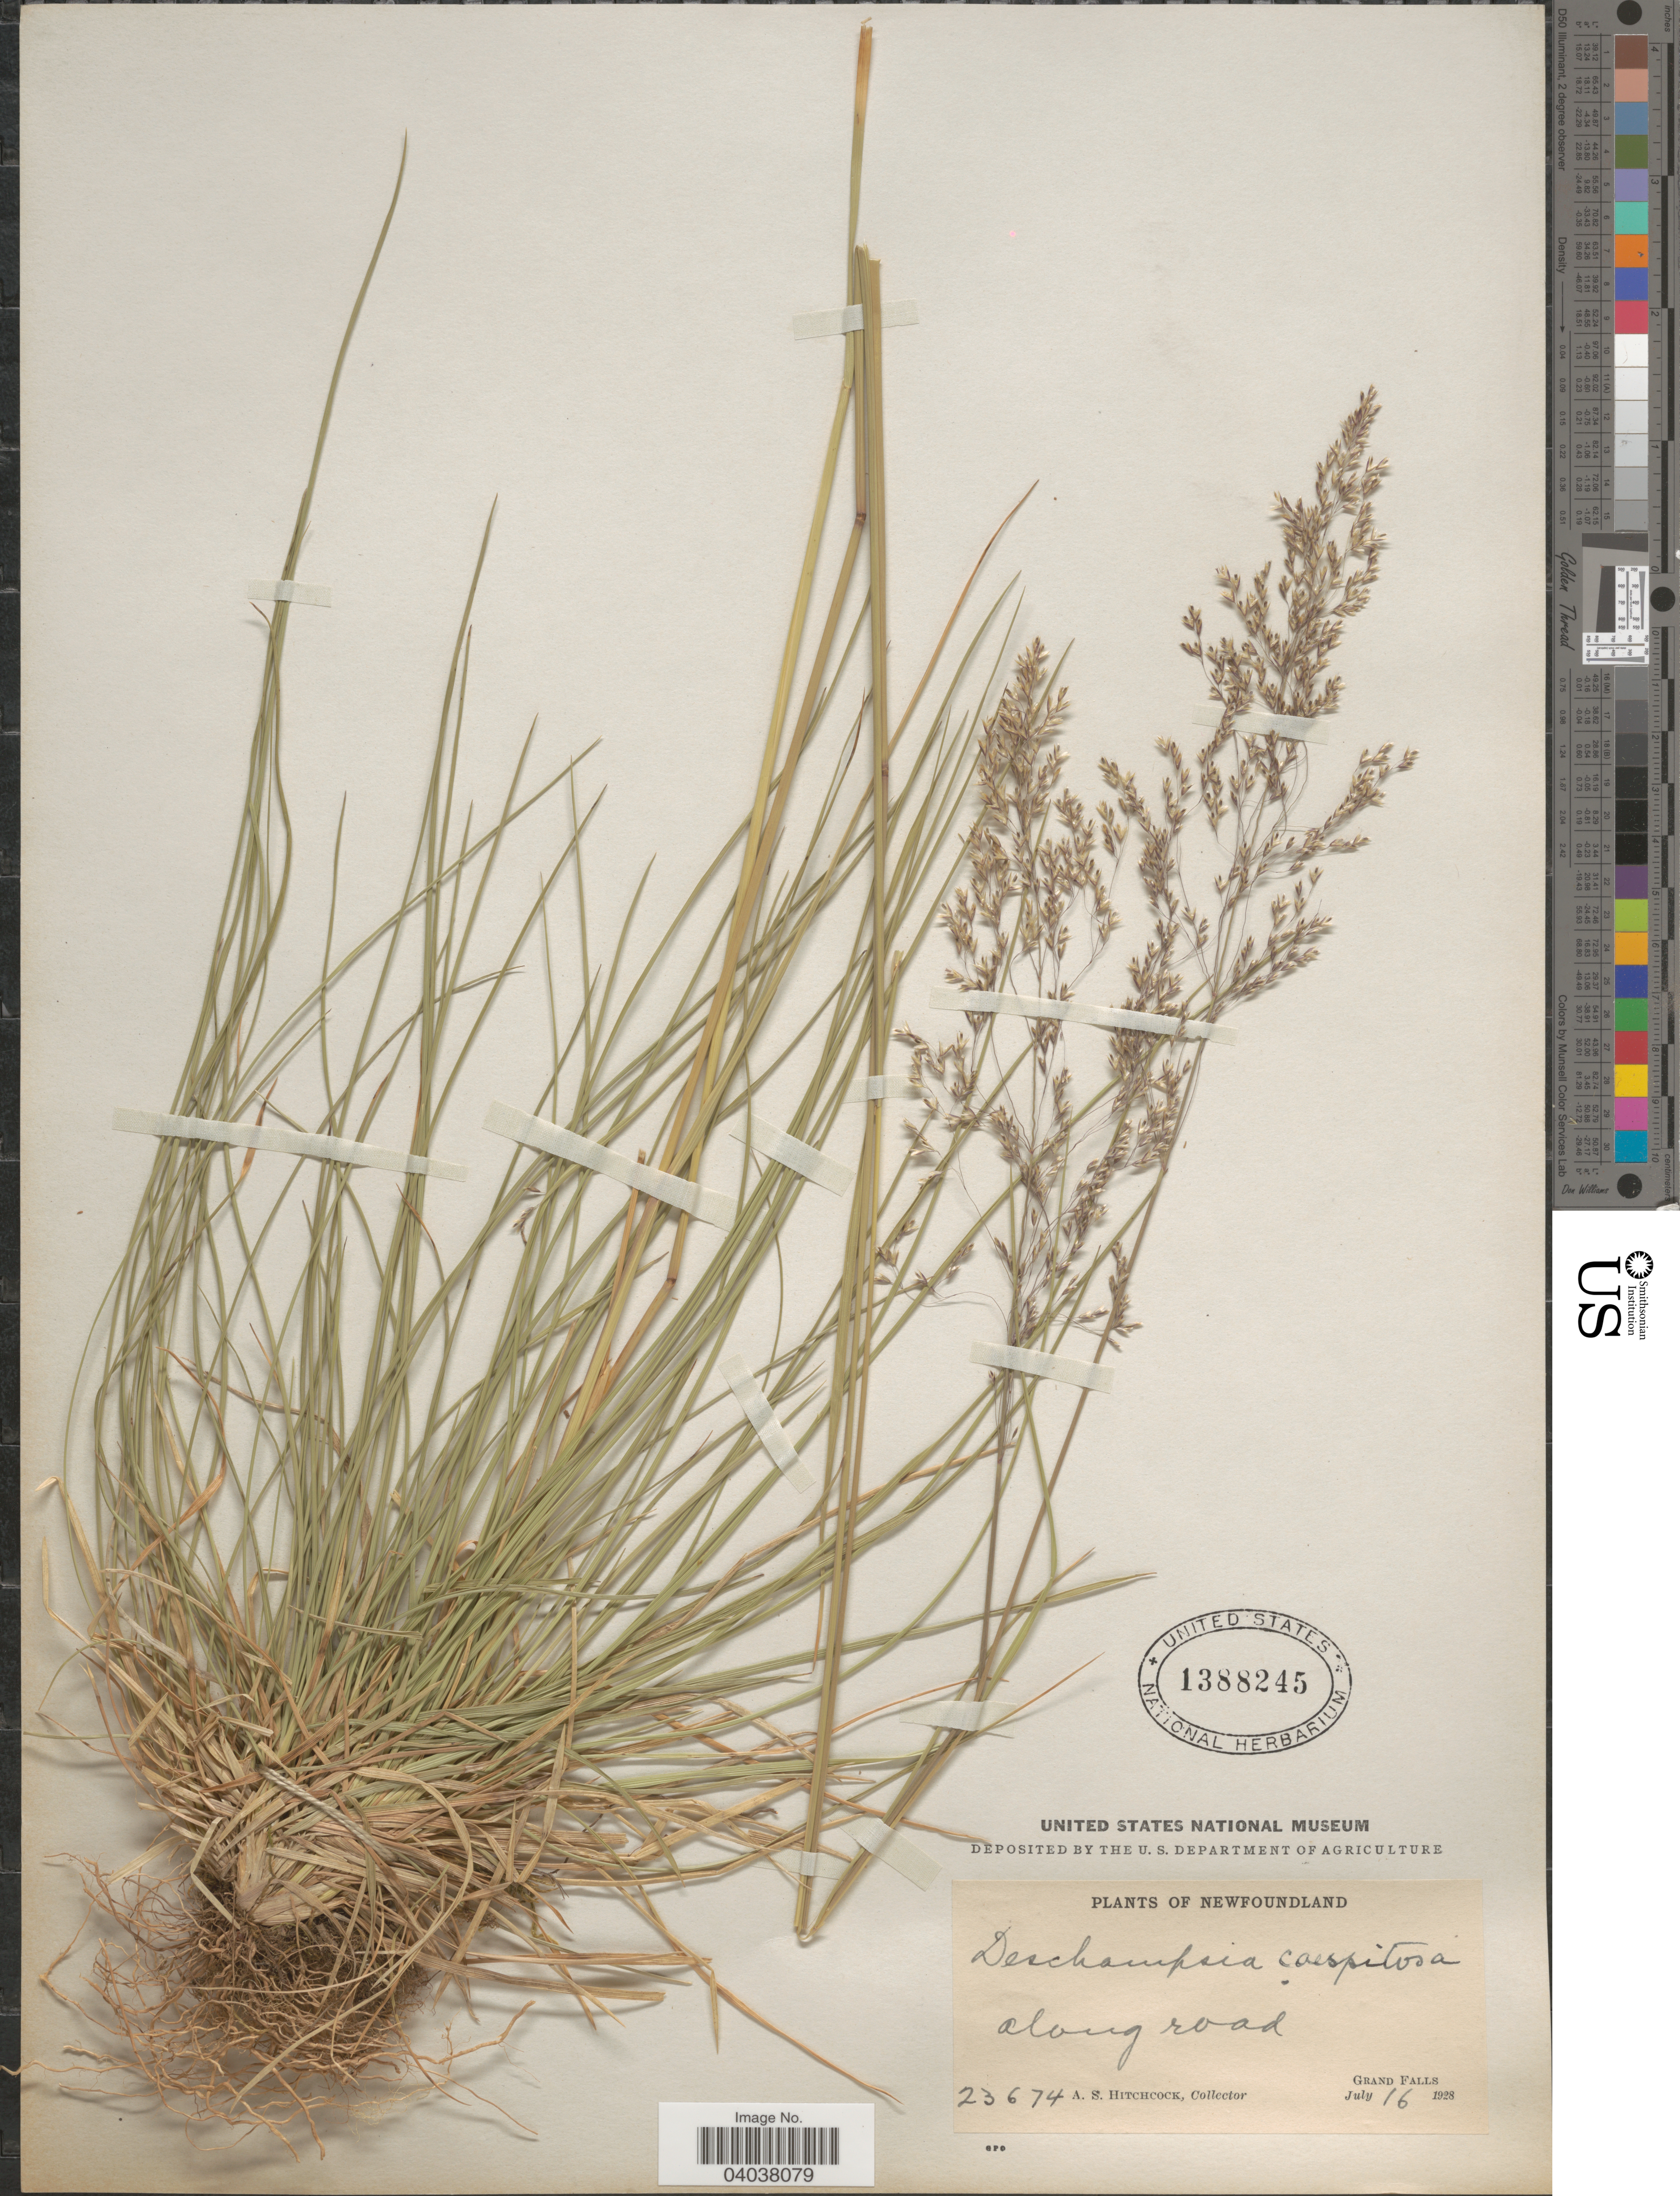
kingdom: Plantae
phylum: Tracheophyta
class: Liliopsida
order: Poales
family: Poaceae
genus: Deschampsia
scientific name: Deschampsia cespitosa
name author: (L.) P. Beauv.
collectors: A. S. Hitchcock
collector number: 23674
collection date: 1928-07-16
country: Canada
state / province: Newfoundland and Labrador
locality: Grand Falls.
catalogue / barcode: US 1388245